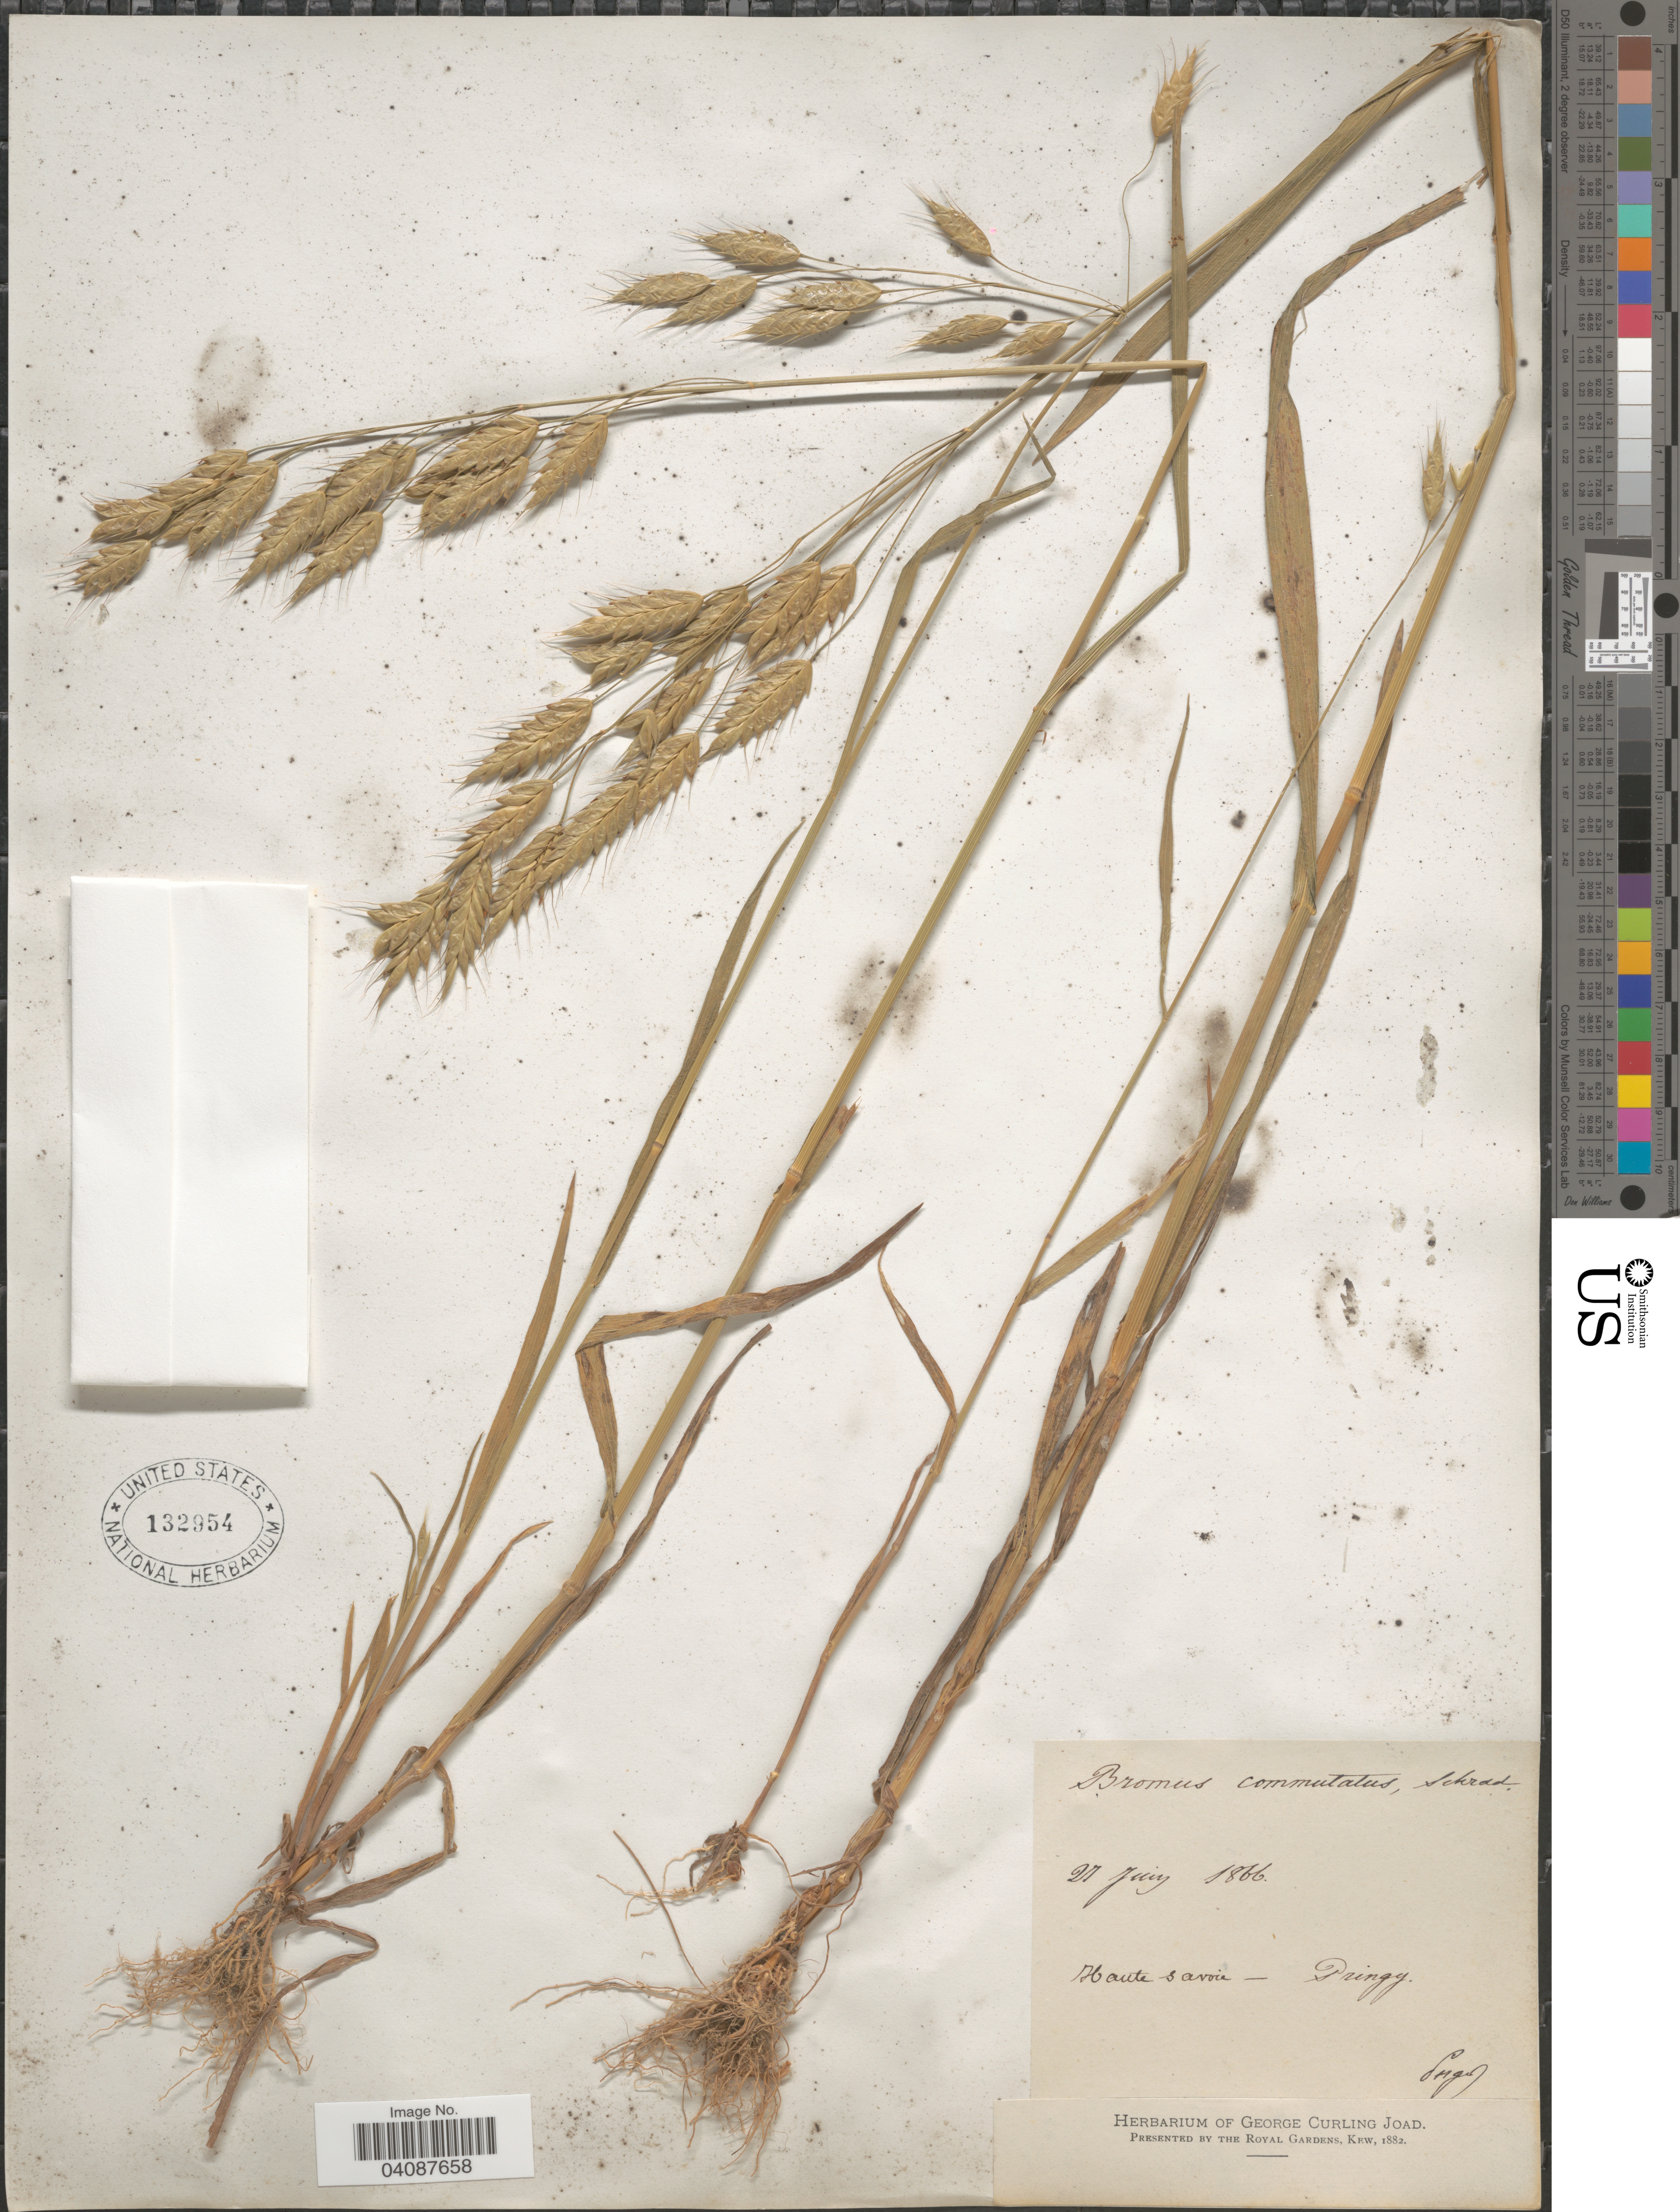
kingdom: Plantae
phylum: Tracheophyta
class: Liliopsida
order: Poales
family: Poaceae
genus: Bromus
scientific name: Bromus commutatus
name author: Schrad.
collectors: -. Puget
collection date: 1866-06-27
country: France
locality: Haute savoie - Pringy.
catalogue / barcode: US 132954